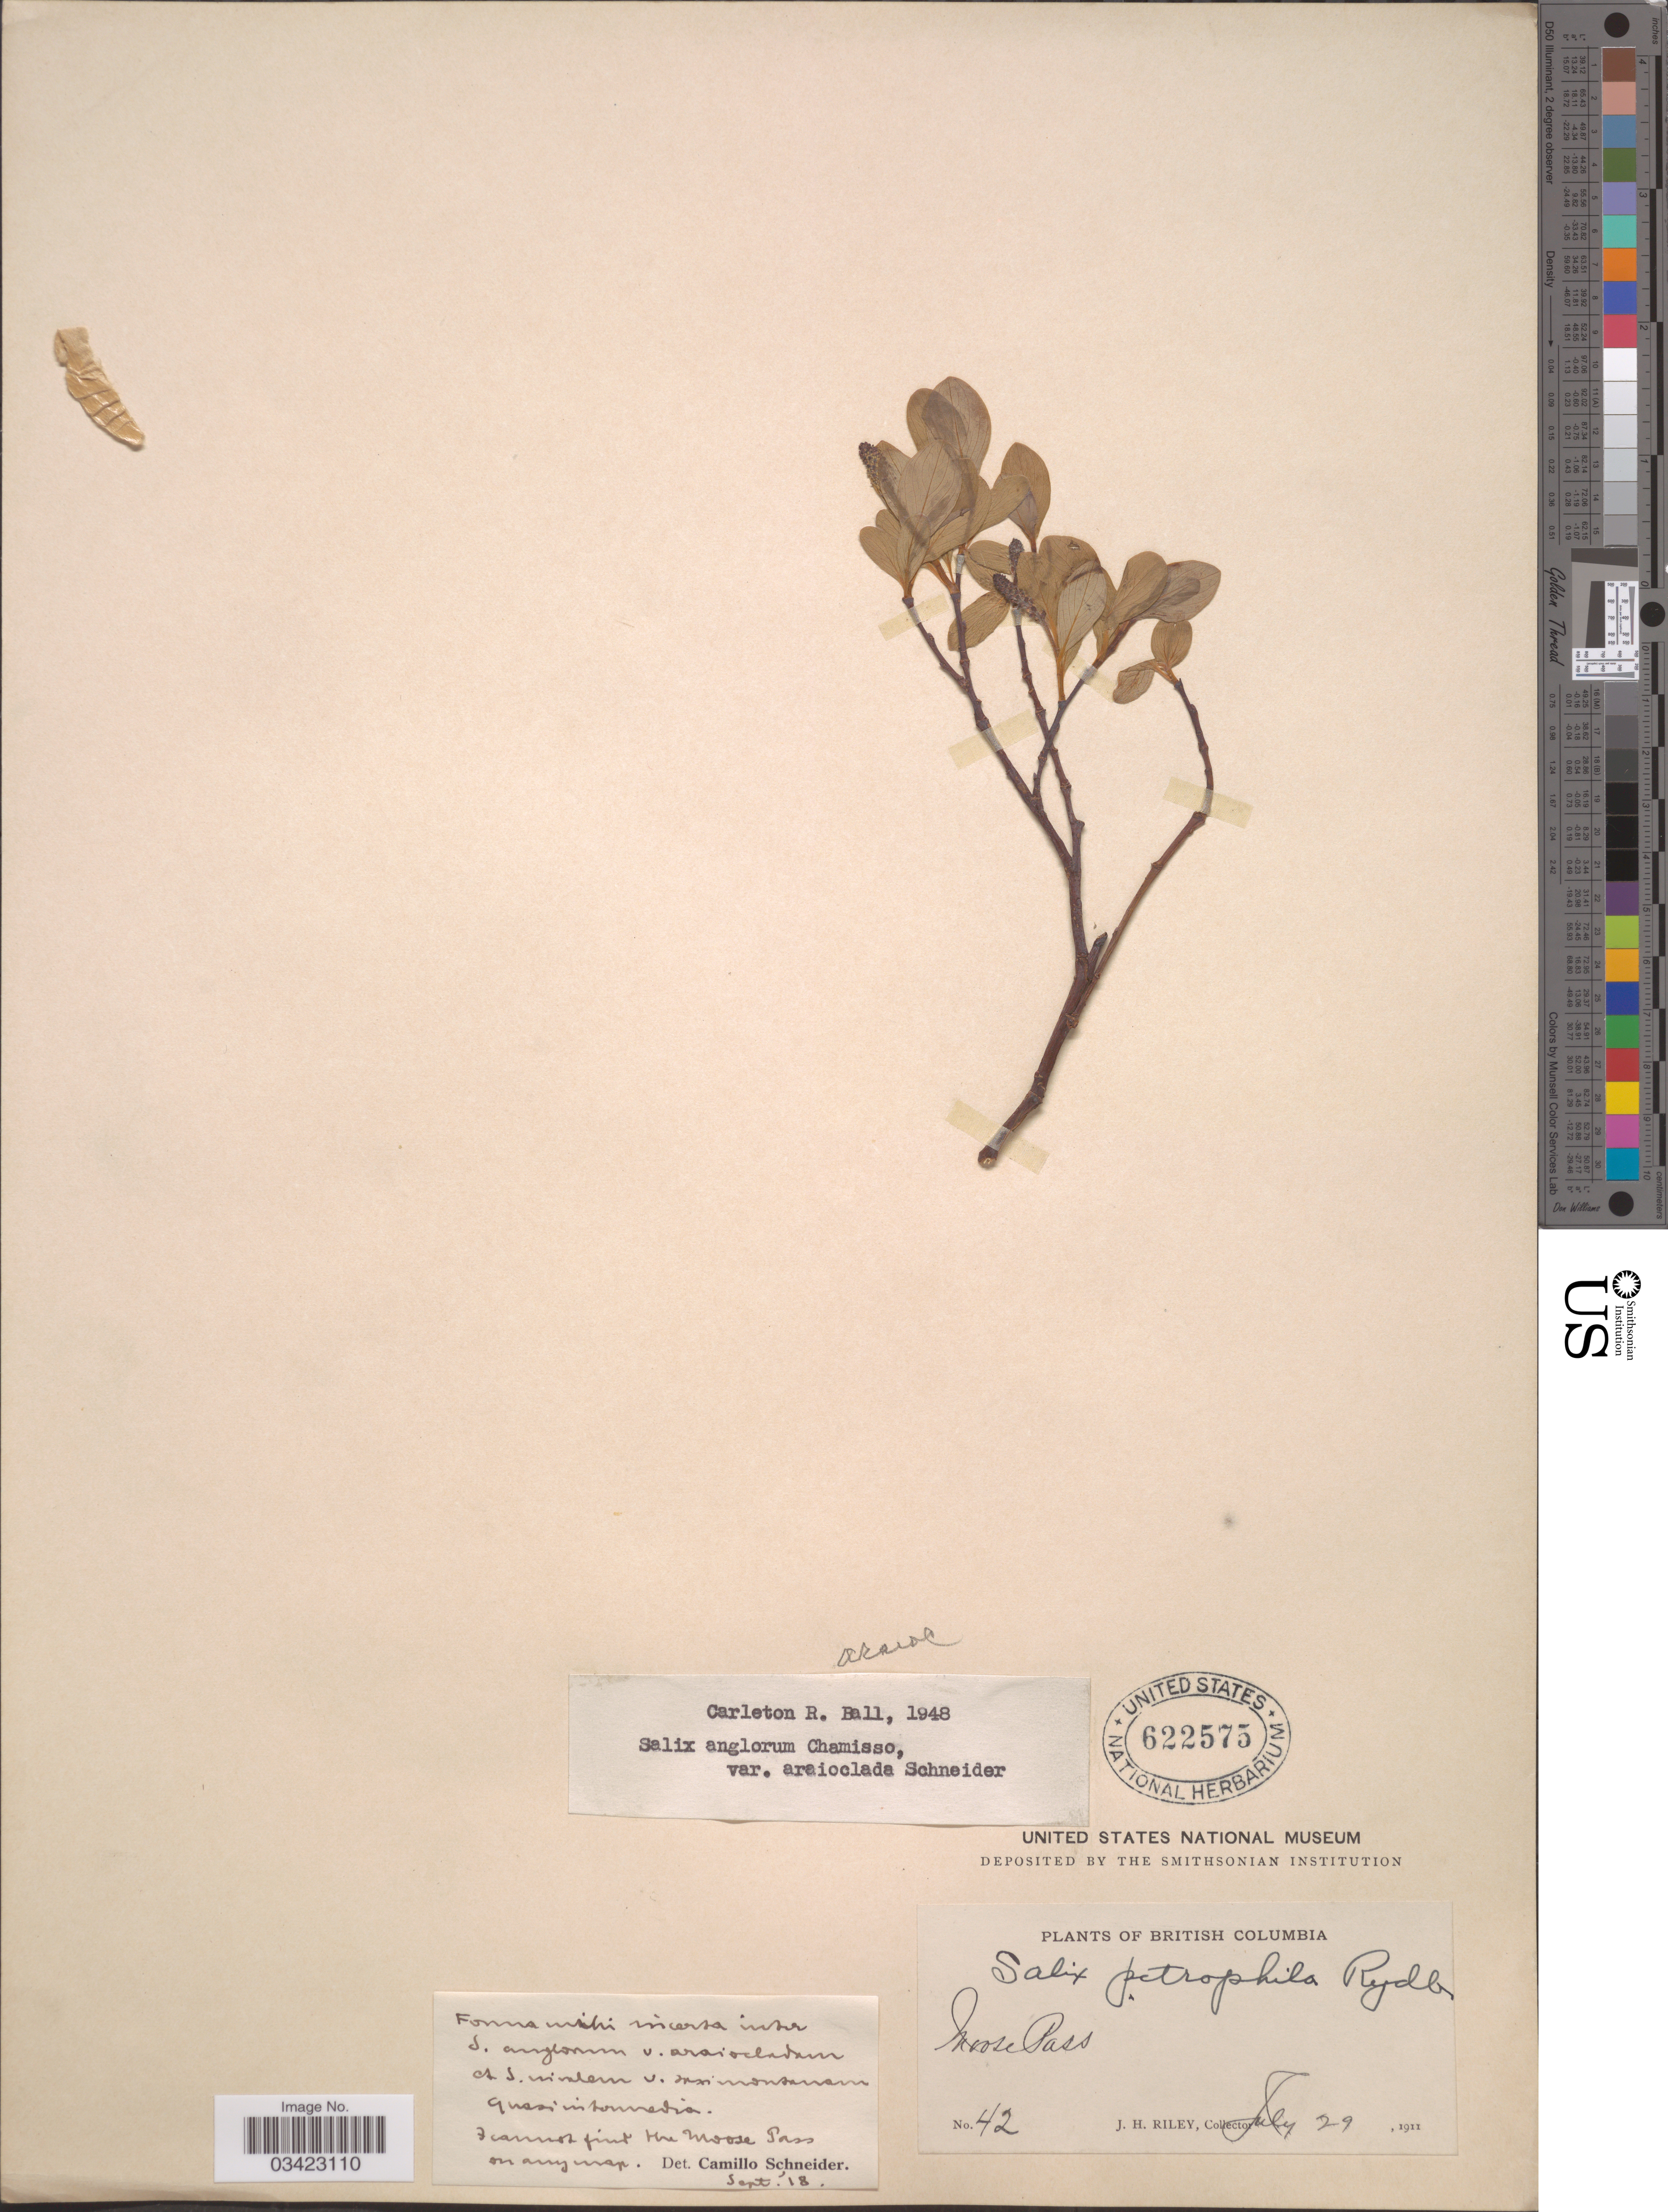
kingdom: Plantae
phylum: Tracheophyta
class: Magnoliopsida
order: Malpighiales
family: Salicaceae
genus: Salix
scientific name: Salix anglorum var. araioclada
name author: C.K. Schneid.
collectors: J. H. Riley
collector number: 42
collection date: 1911-07-29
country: Canada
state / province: British Columbia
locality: Moose Pass.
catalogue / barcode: US 622575